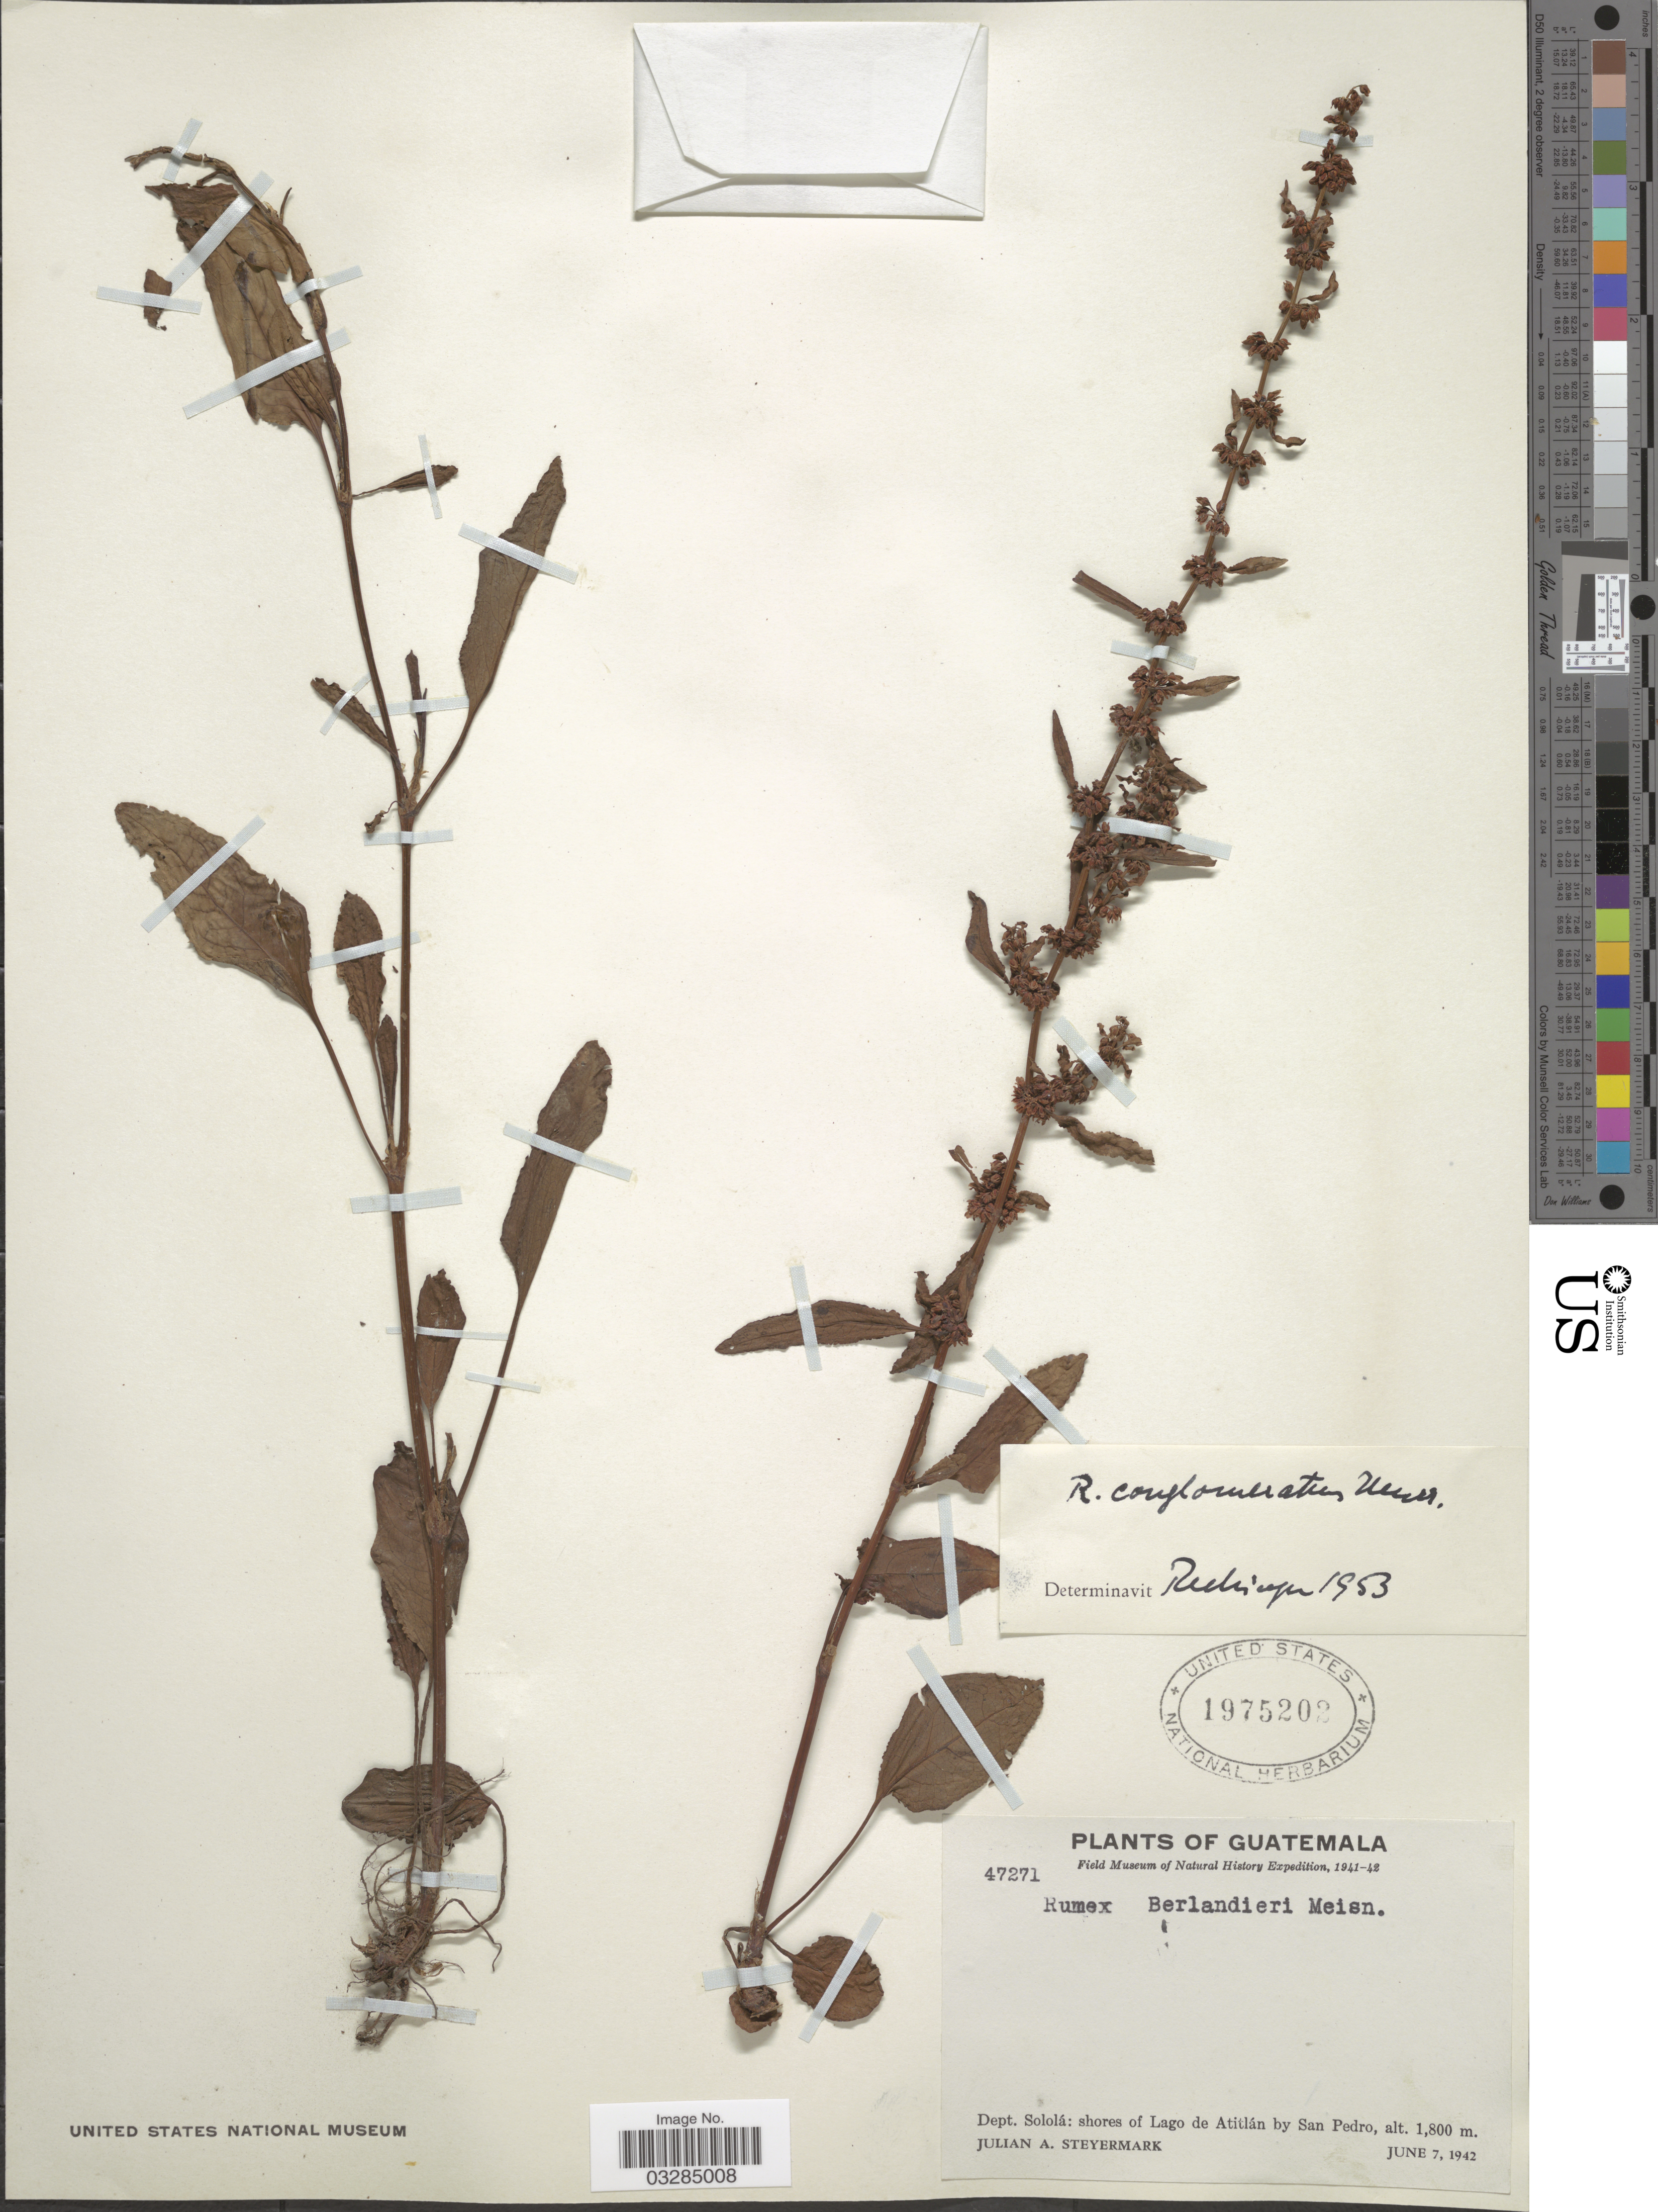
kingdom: Plantae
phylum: Tracheophyta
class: Magnoliopsida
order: Caryophyllales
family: Polygonaceae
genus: Rumex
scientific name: Rumex conglomeratus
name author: Murray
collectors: J. Steyermark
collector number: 47271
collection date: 1942-06-07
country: Guatemala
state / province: Sololá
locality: Dept. Sololá: shores of Lago de Atitlán by San Pedro.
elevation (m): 1800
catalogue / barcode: US 1975202